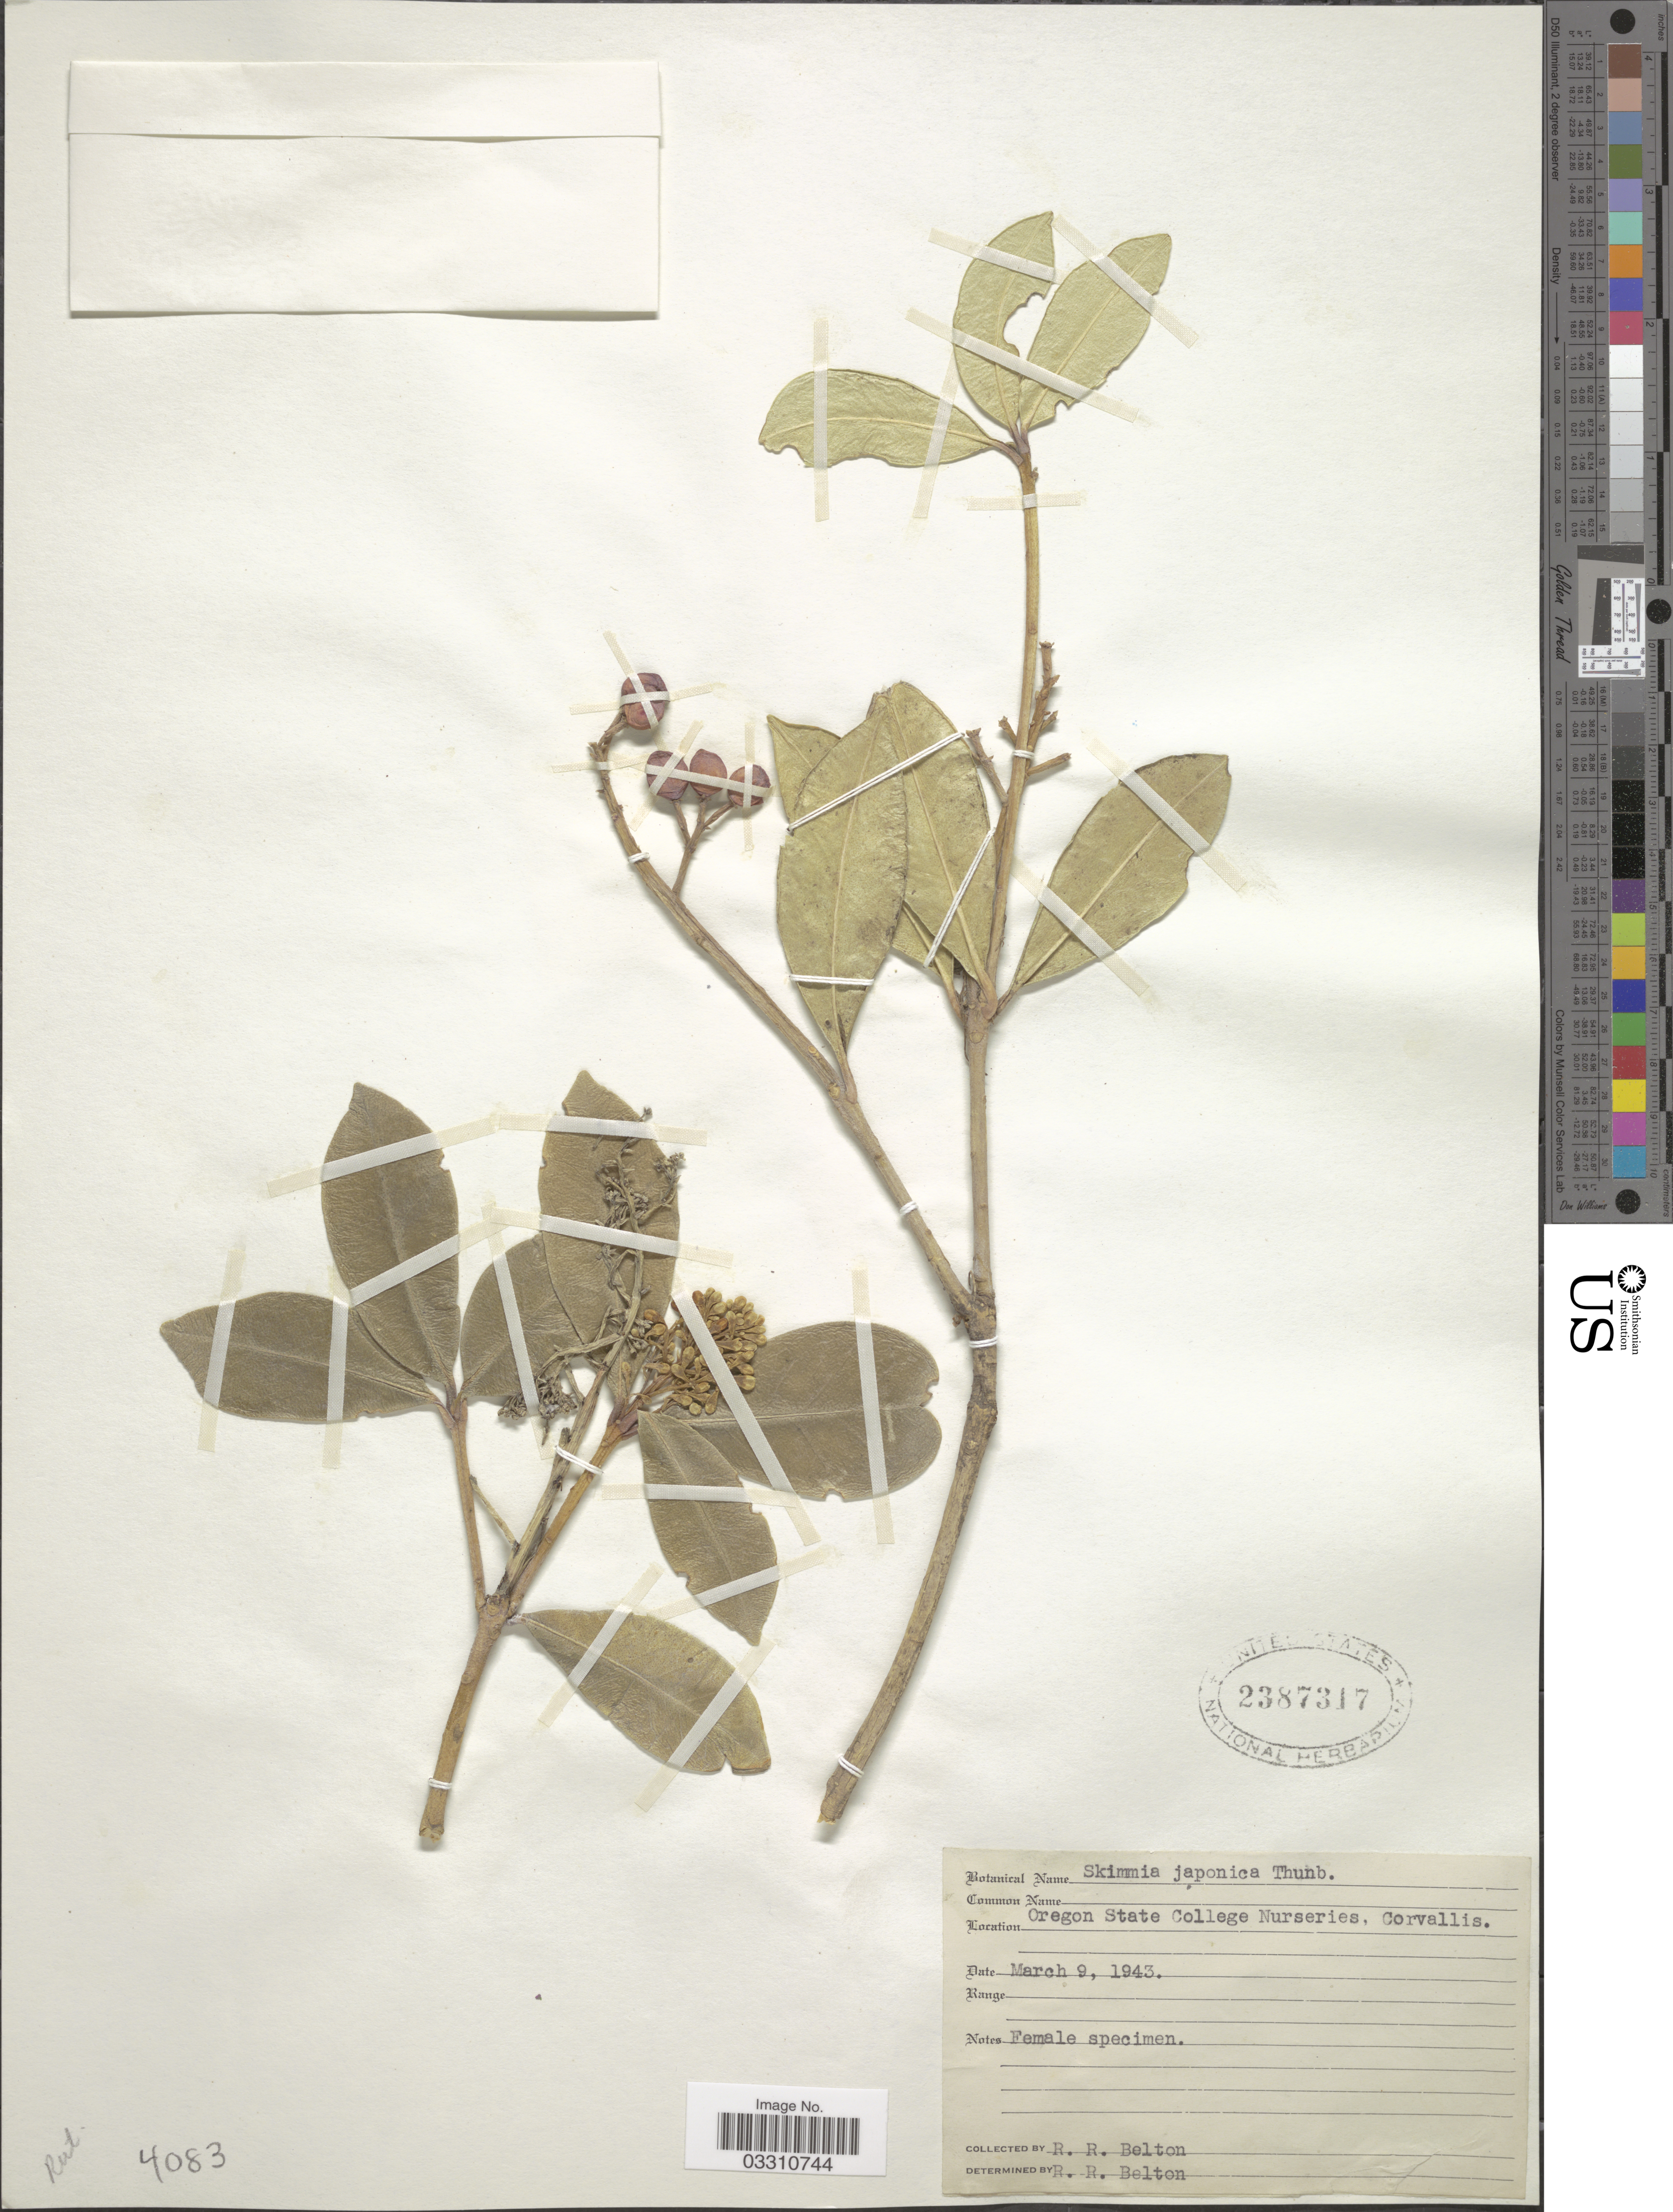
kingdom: Plantae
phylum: Tracheophyta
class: Magnoliopsida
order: Sapindales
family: Rutaceae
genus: Skimmia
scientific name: Skimmia japonica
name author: Thunb.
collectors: R. Belton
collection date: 1943-03-09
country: United States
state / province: Oregon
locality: Oregon State College Nurseries, Corvallis.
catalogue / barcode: US 2387317